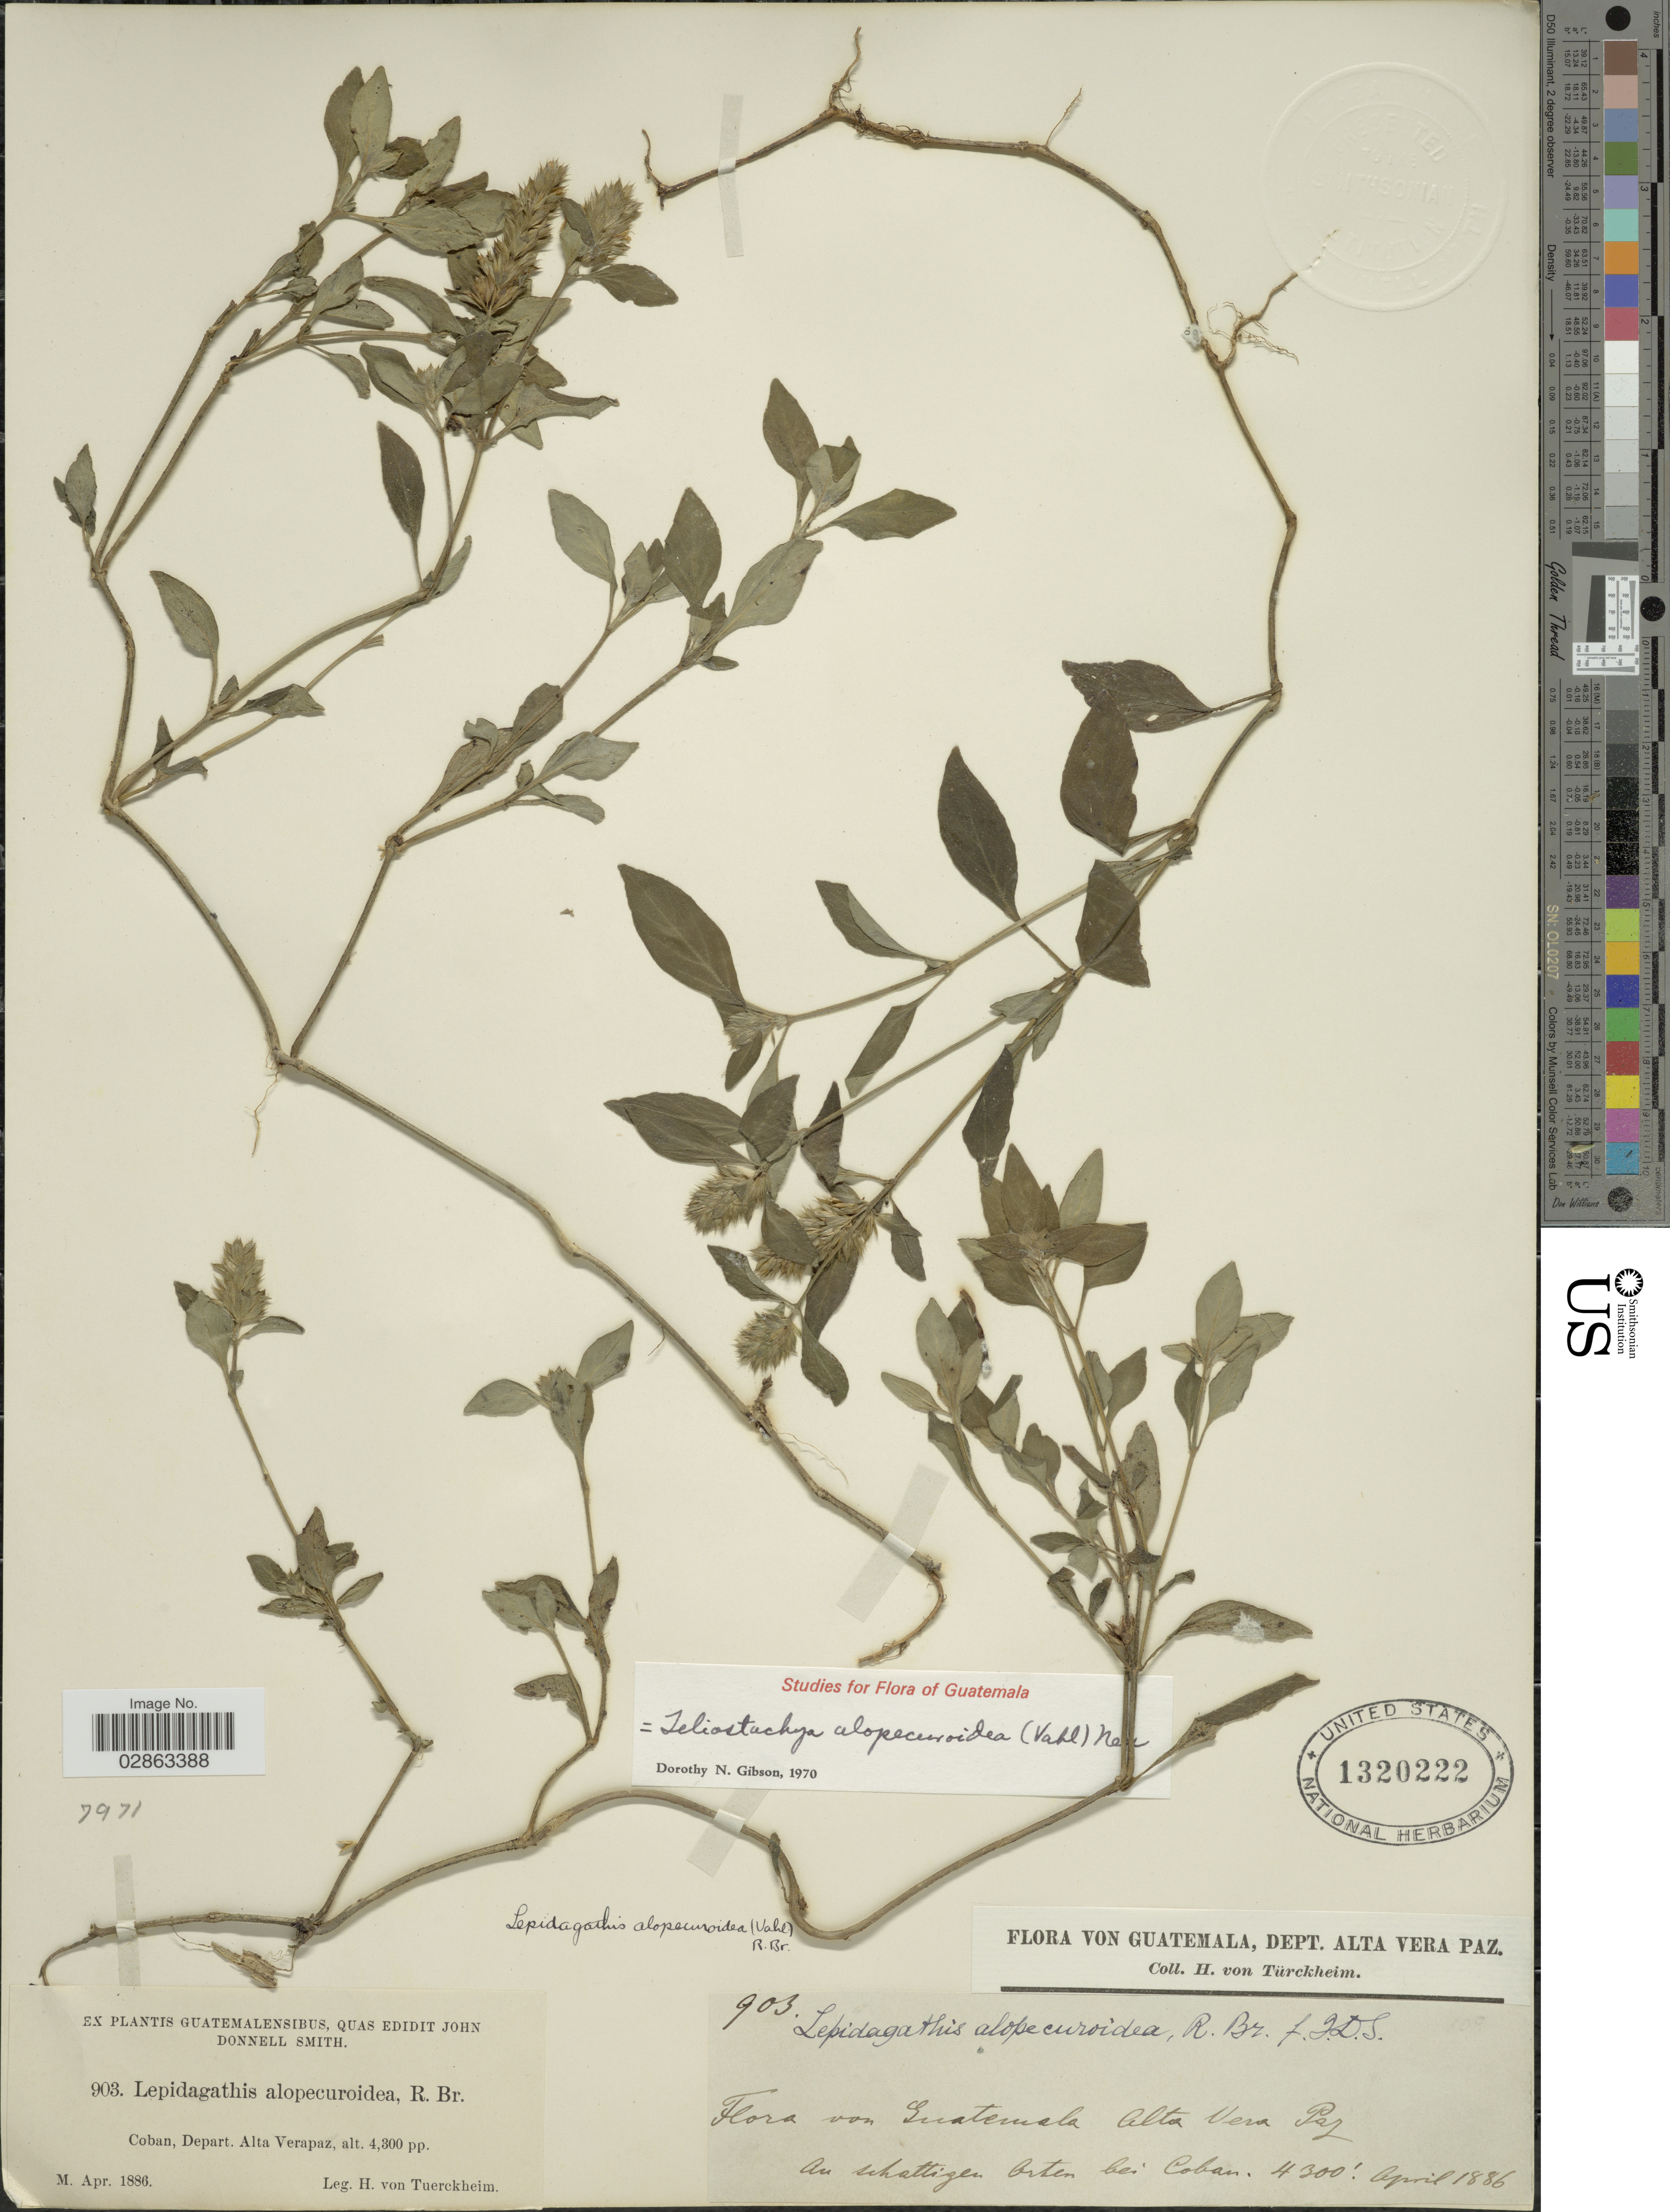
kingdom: Plantae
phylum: Tracheophyta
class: Magnoliopsida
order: Lamiales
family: Acanthaceae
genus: Teliostachya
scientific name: Teliostachya alopecuroidea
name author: (Vahl) Nees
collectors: H. von Türckheim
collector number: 903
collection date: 1886-04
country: Guatemala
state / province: Alta Verapaz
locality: Coban, Depart. Alta Verapaz.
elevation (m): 1311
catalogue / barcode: US 1320222